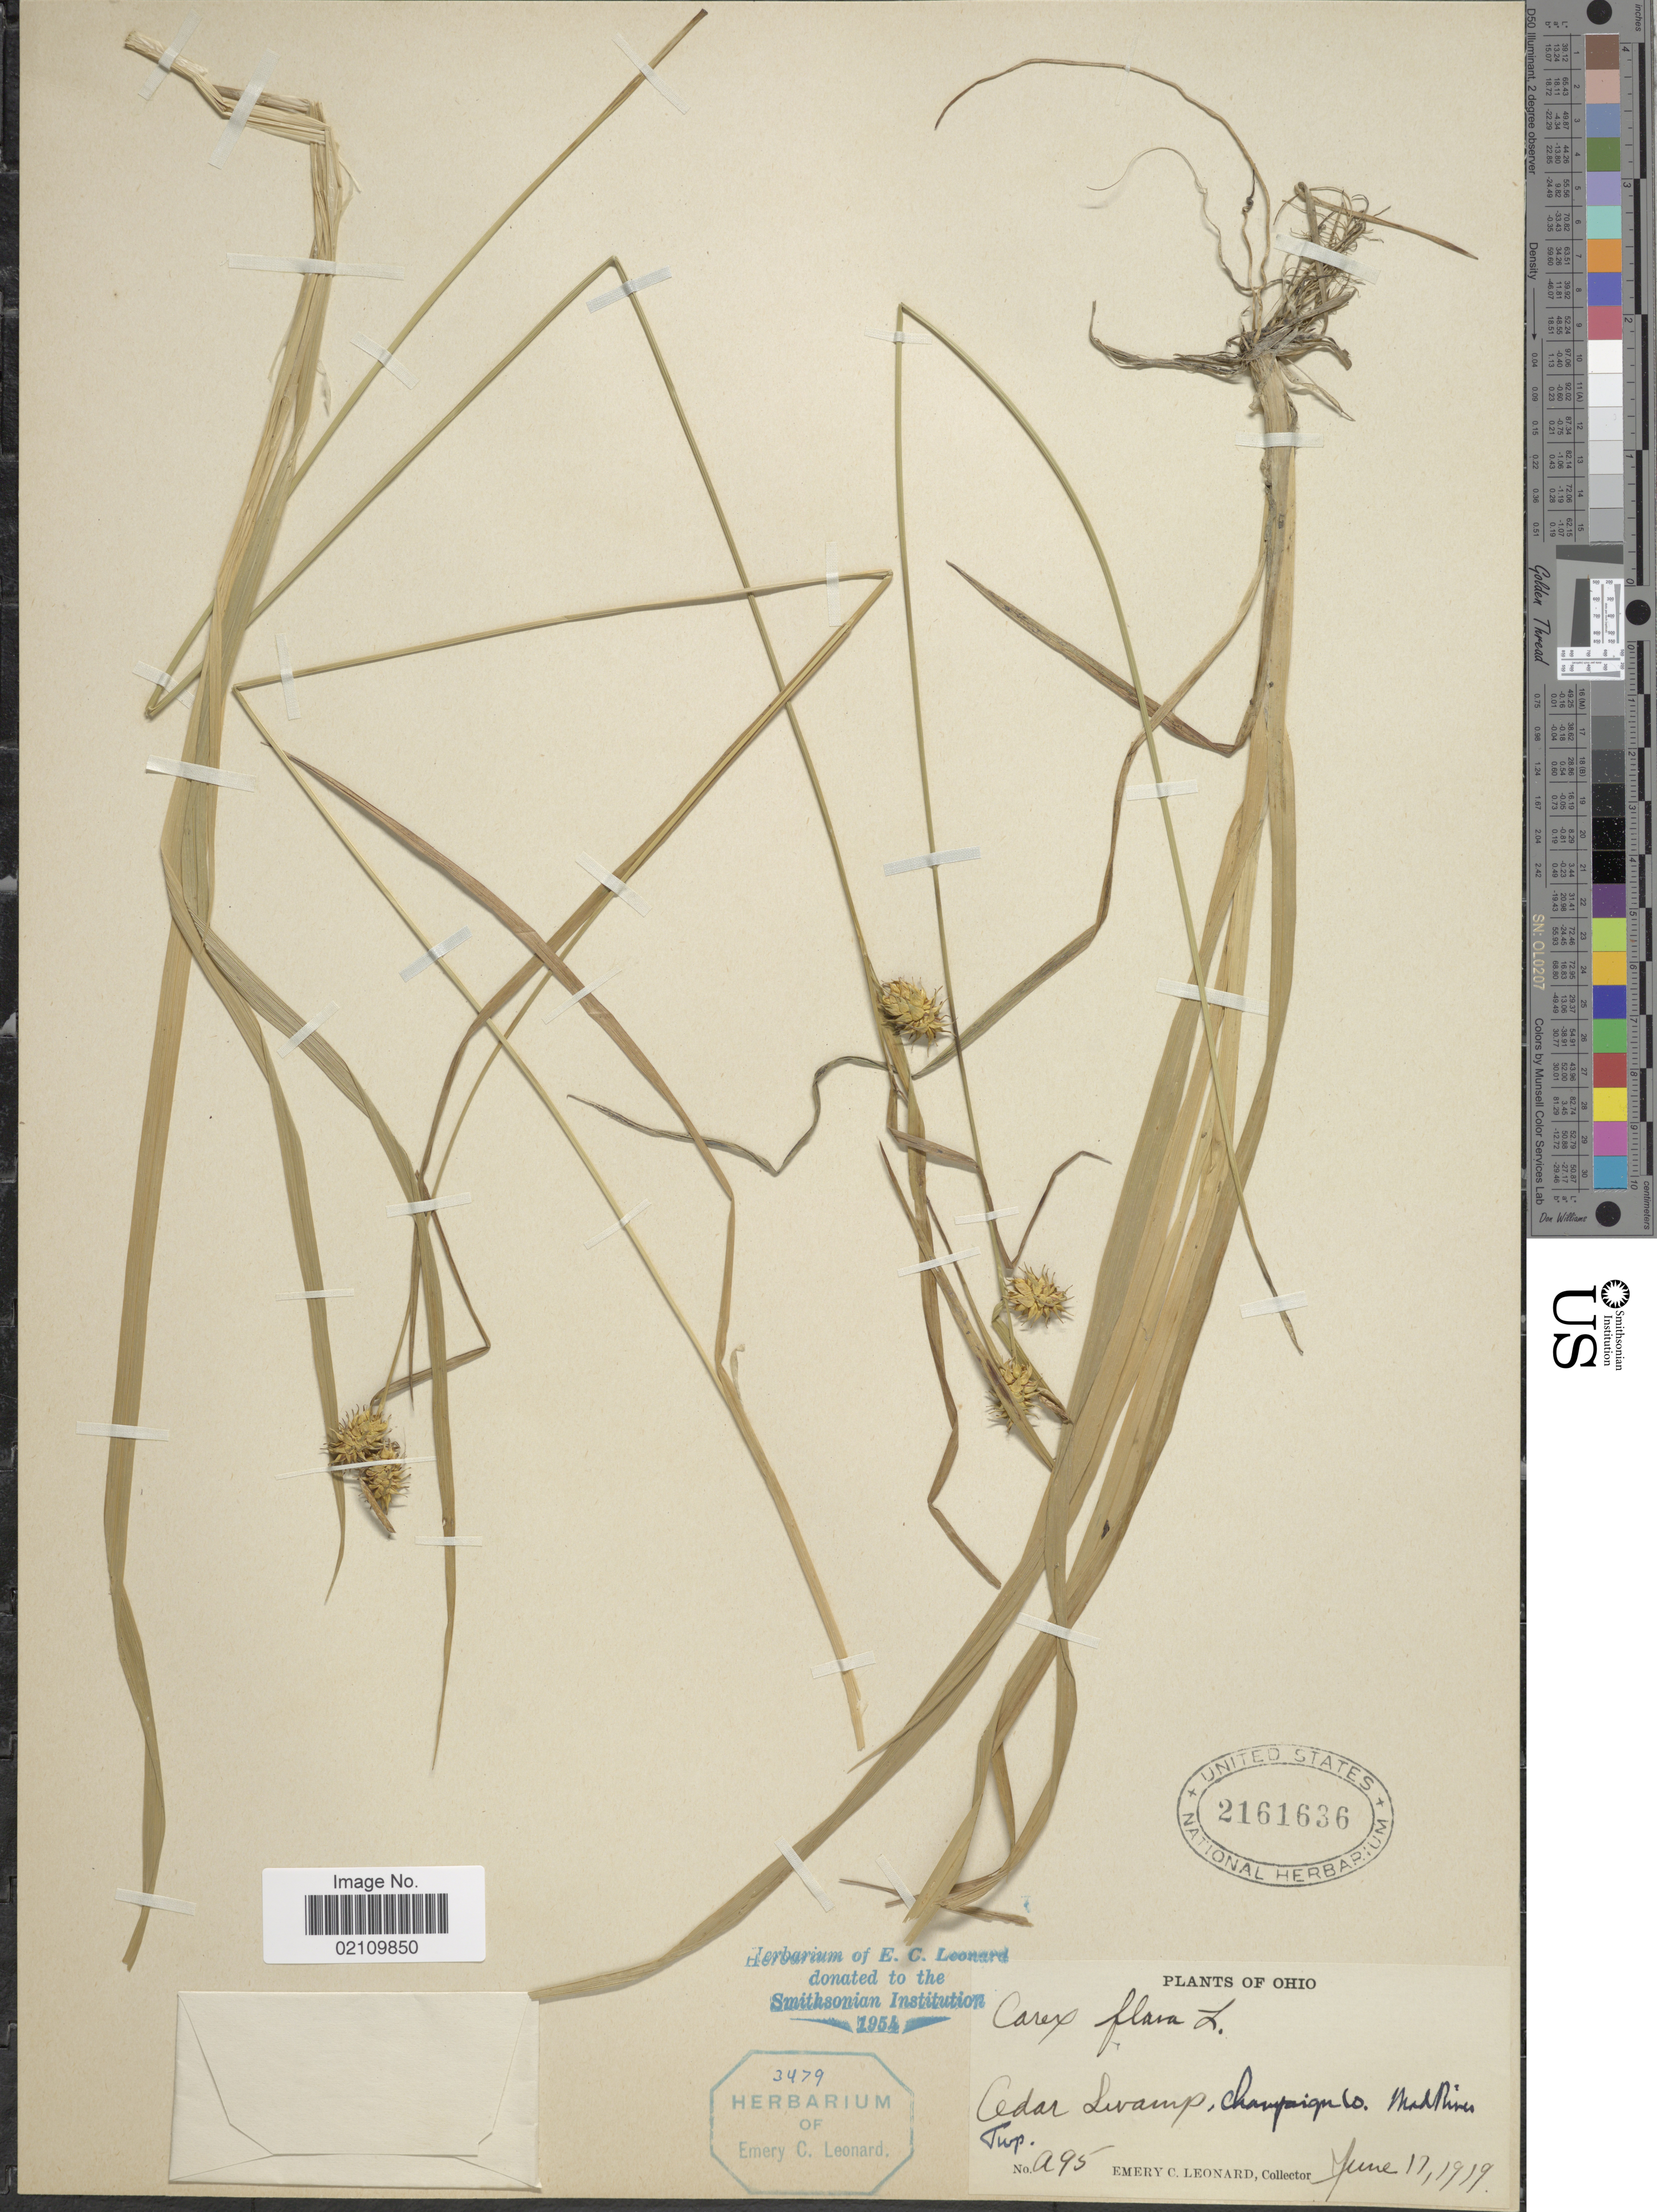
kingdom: Plantae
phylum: Tracheophyta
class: Liliopsida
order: Poales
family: Cyperaceae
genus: Carex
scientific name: Carex flava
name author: L.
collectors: E. C. Leonard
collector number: a95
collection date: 1919-06-17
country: United States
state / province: Ohio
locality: Cedar Swamp, Champaign Co. Mad River Twp.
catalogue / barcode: US 2161636